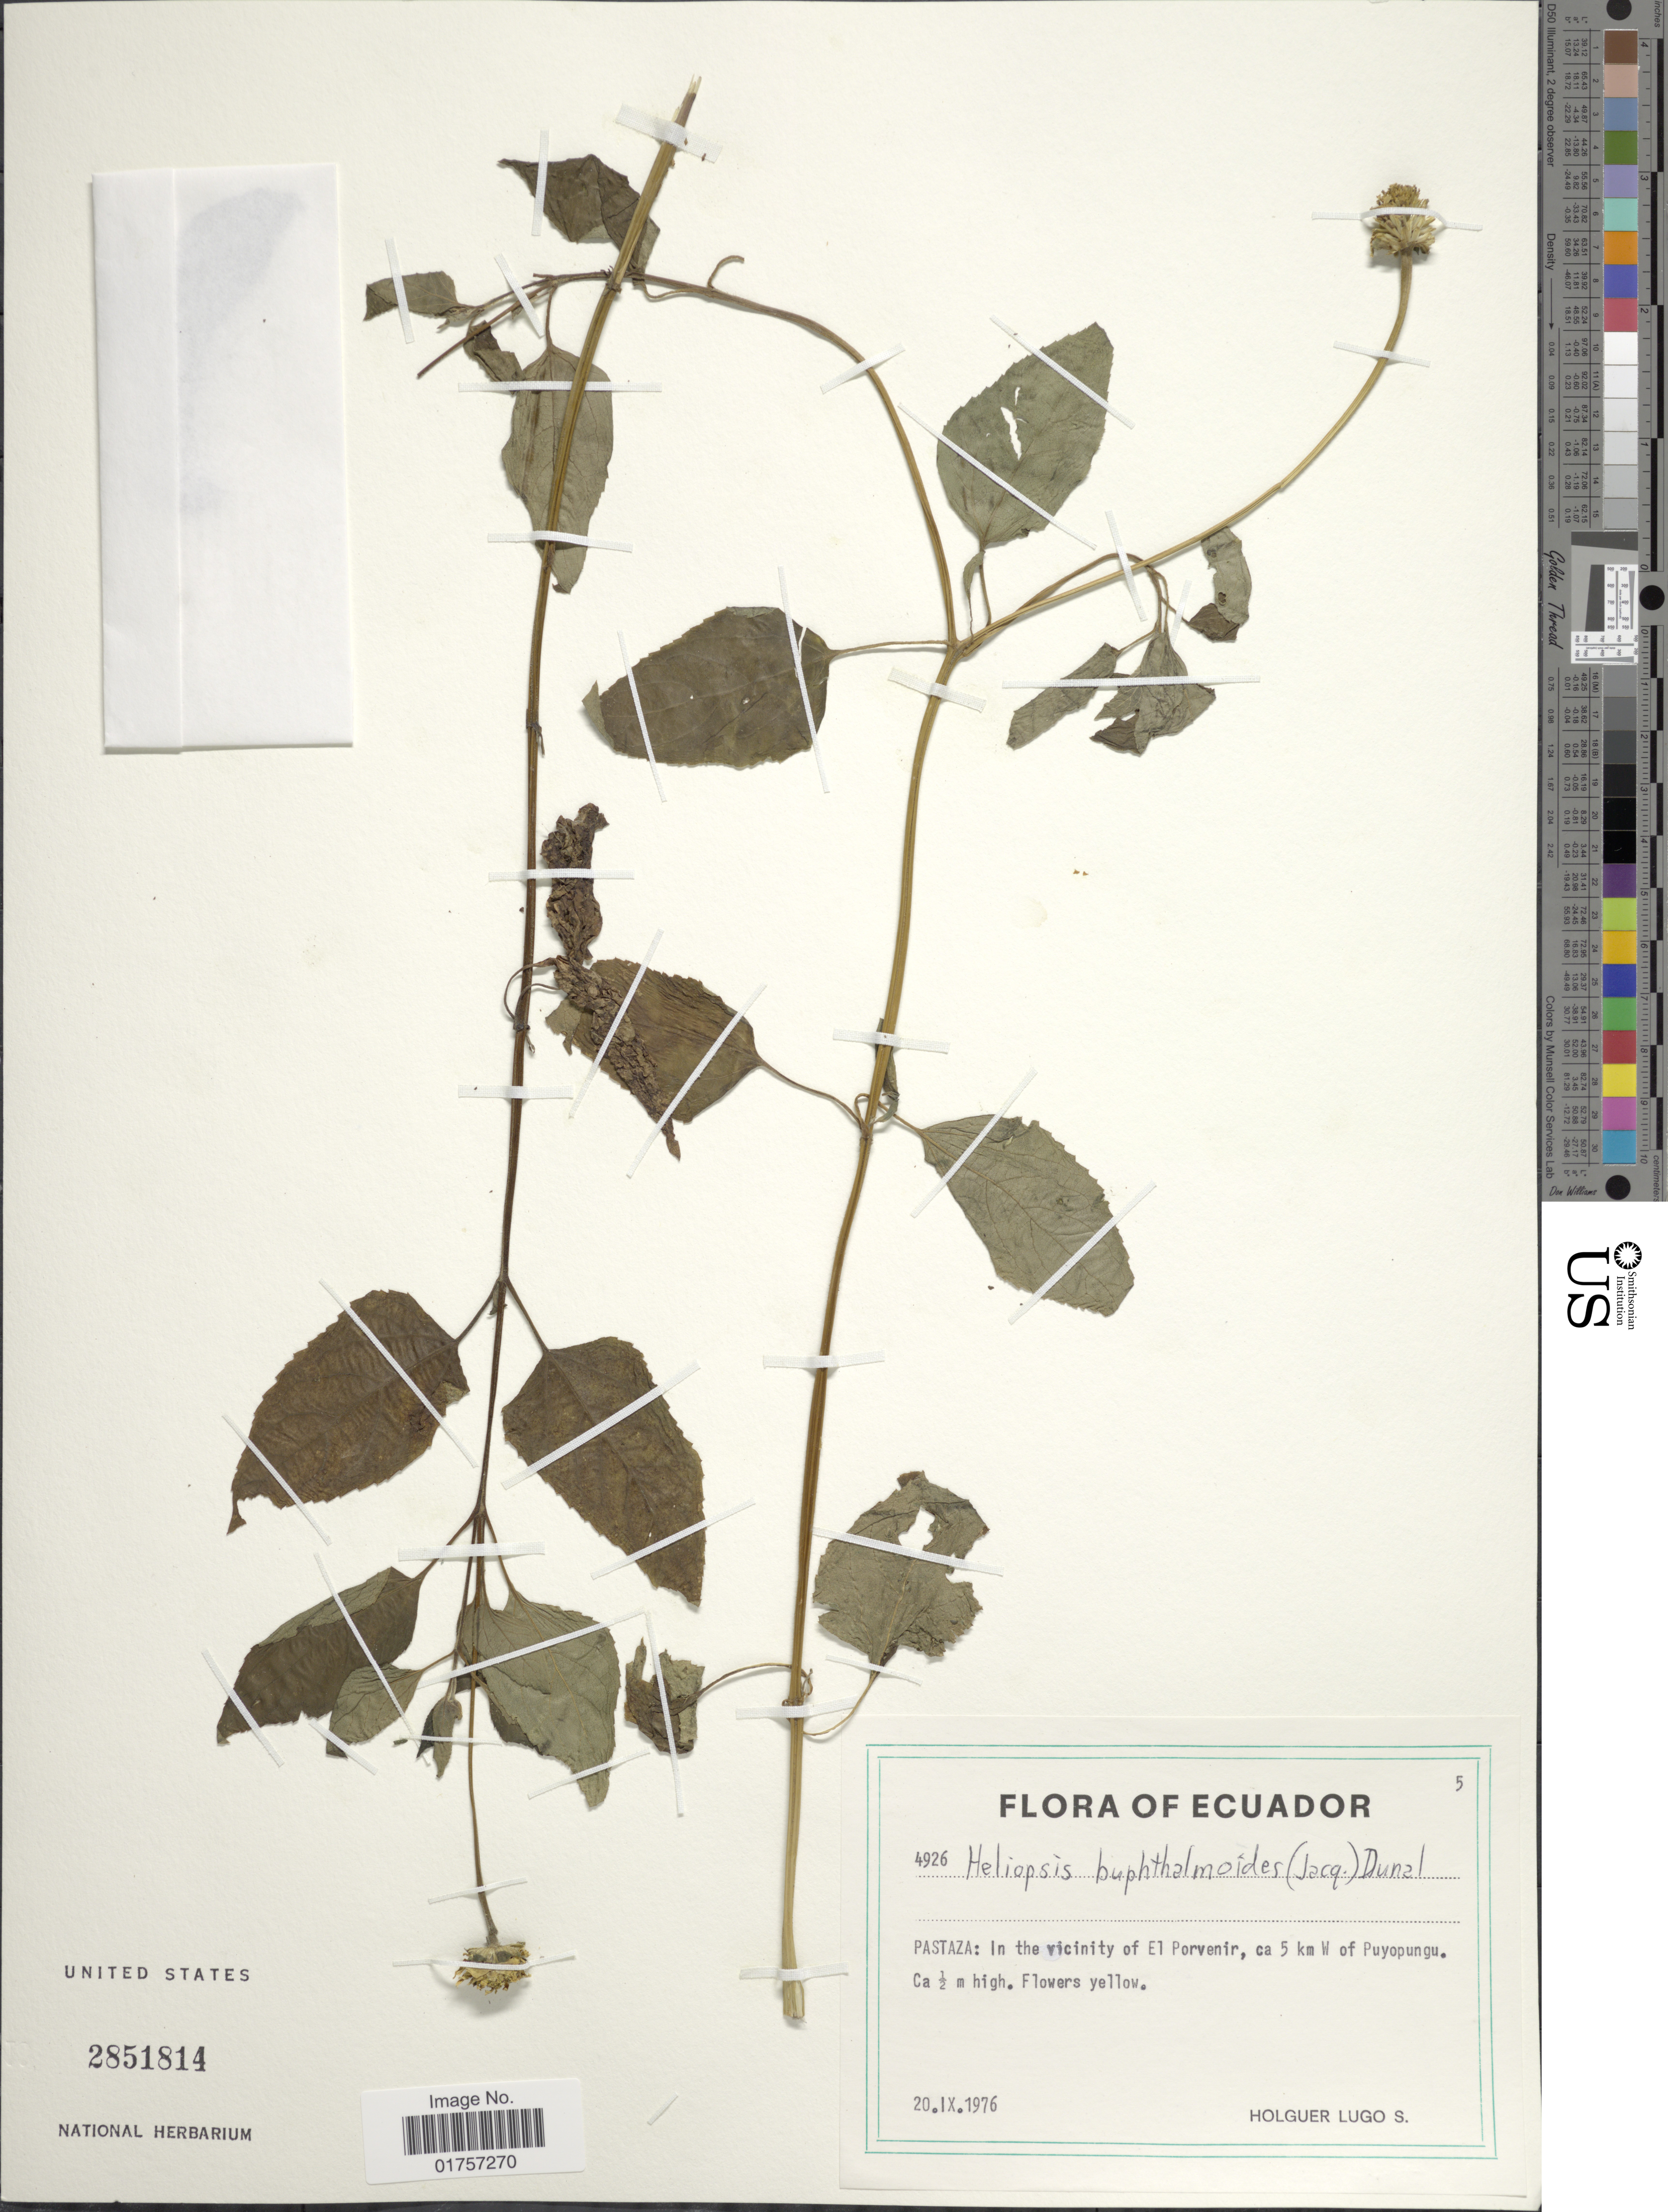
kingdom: Plantae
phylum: Tracheophyta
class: Magnoliopsida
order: Asterales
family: Asteraceae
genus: Heliopsis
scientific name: Heliopsis buphthalmoides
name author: (Jacq.) Dunal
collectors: H. Lugo S.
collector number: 4926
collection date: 1976-09-20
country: Ecuador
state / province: Pastaza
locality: In the vicinity of El Porvenir, ca 5 km W of Puyopungu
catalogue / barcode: US 2851814